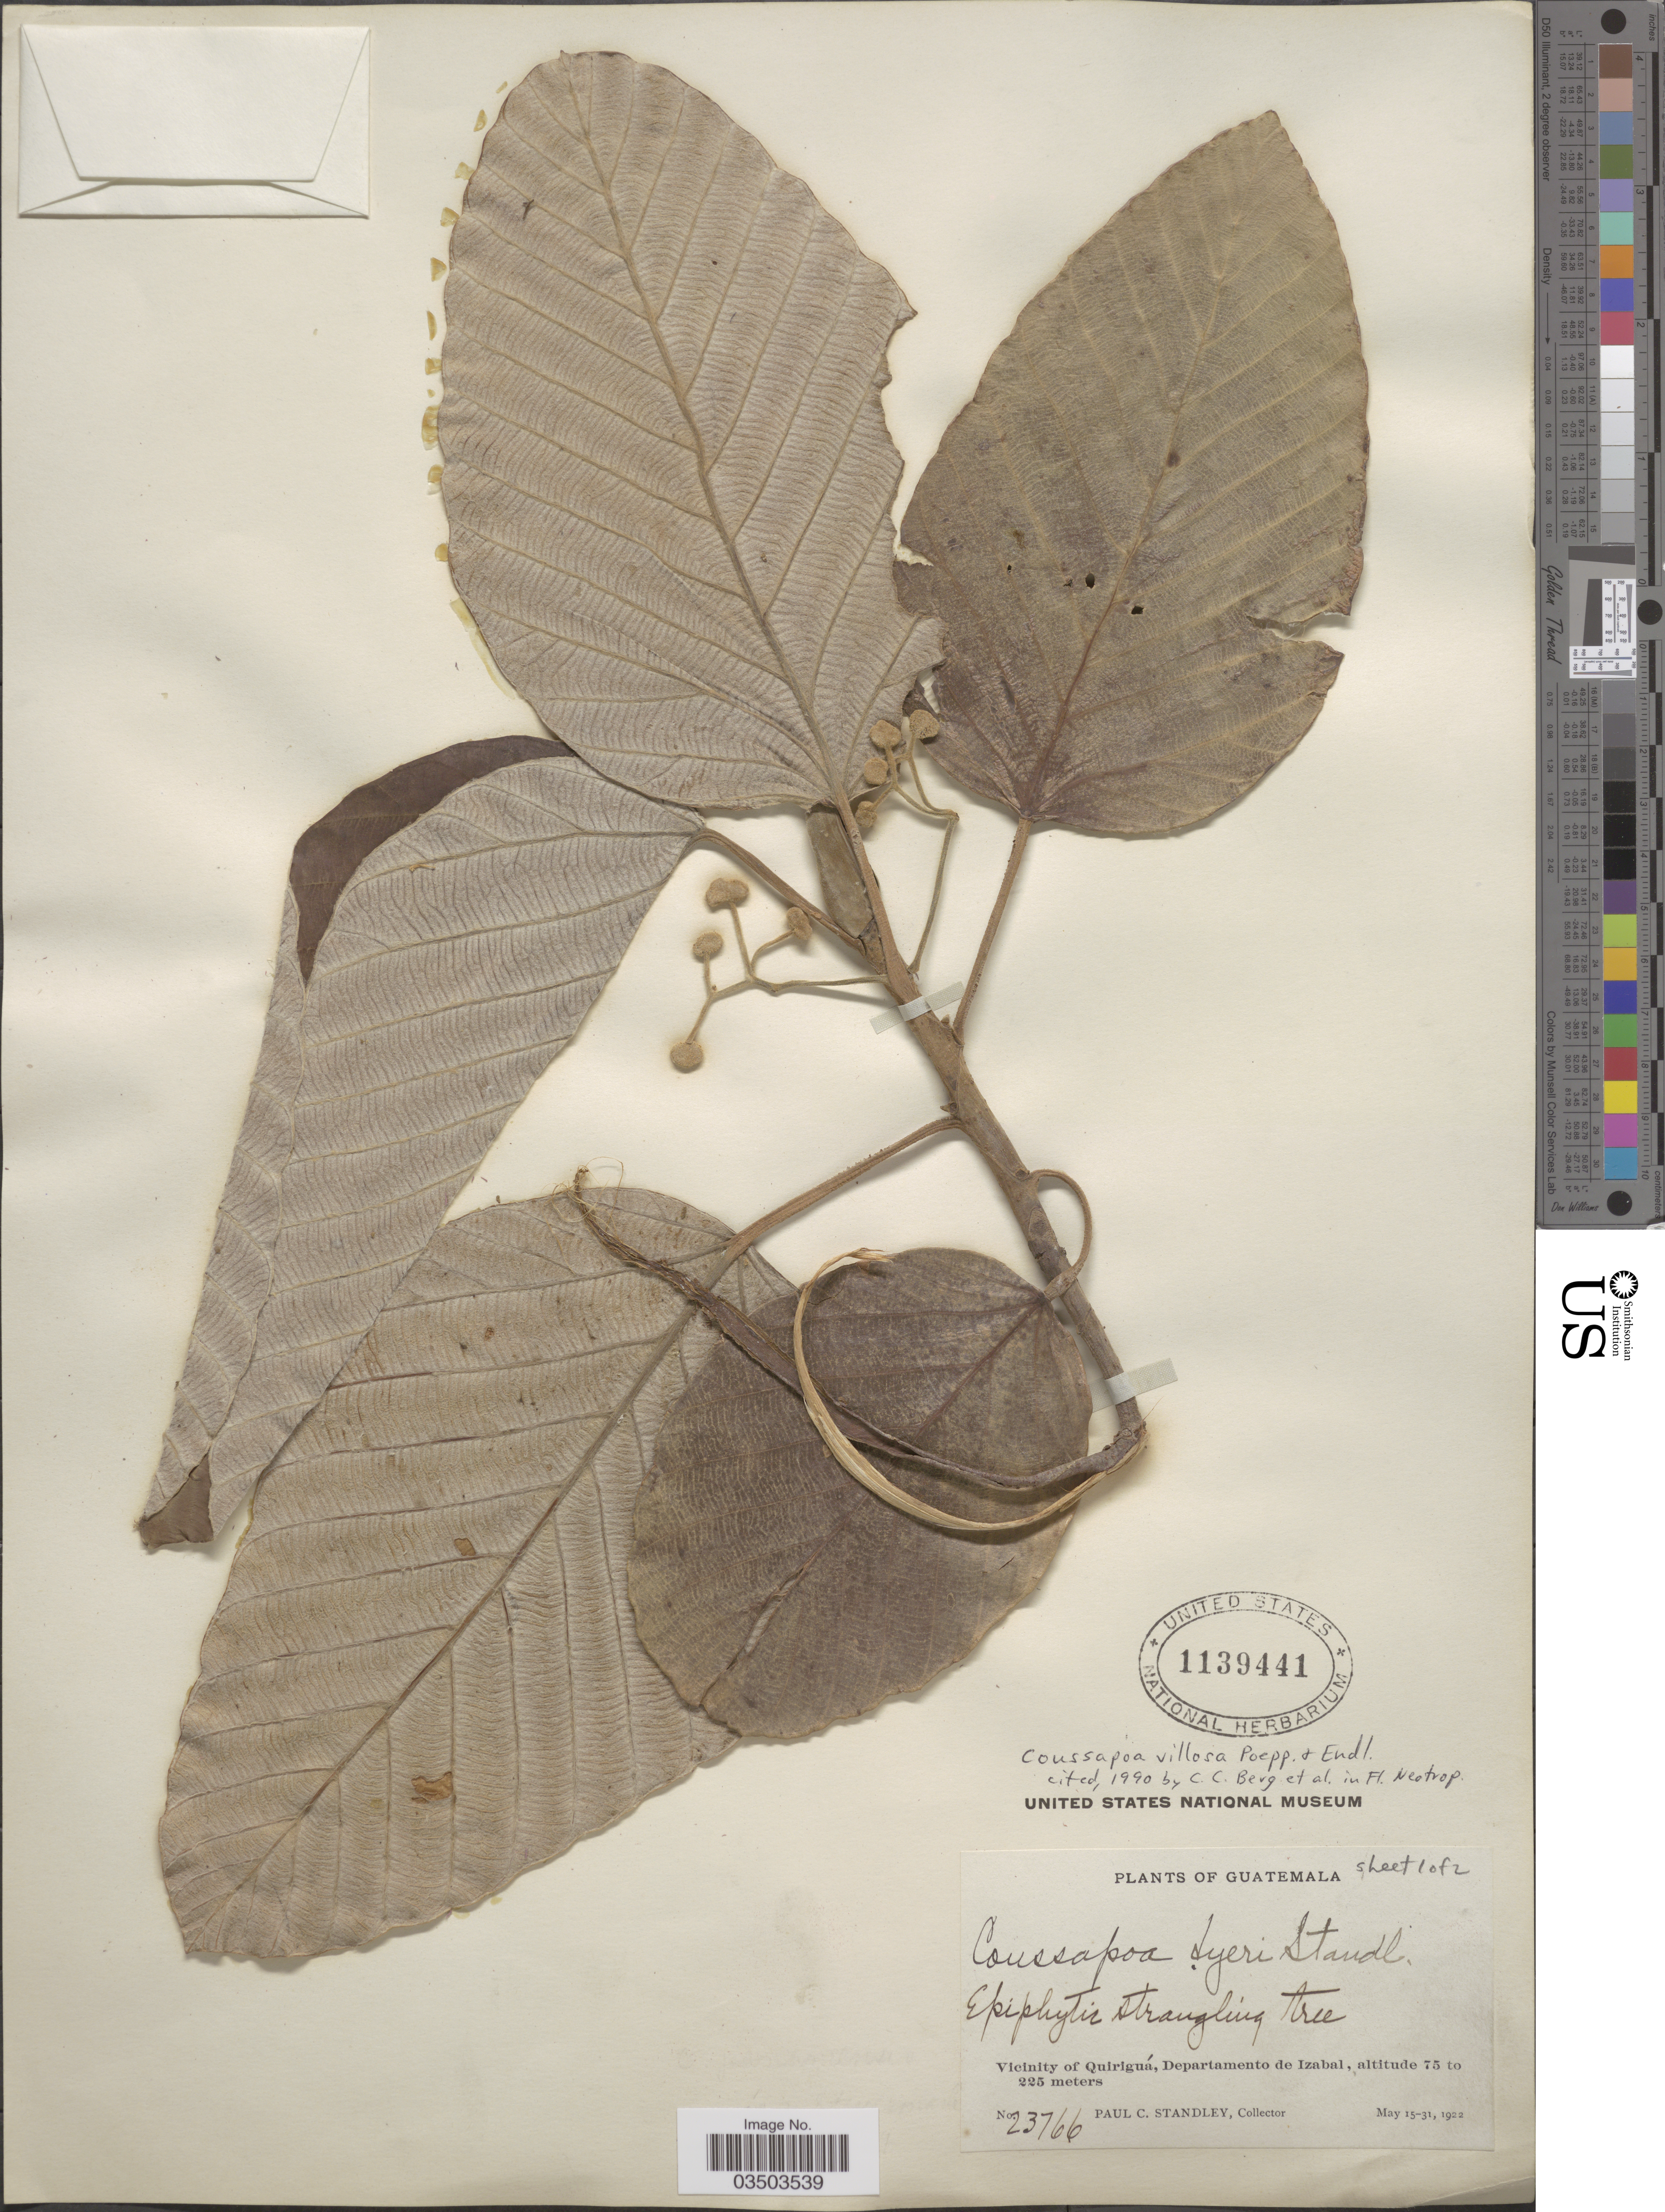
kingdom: Plantae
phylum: Tracheophyta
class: Magnoliopsida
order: Rosales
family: Urticaceae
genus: Coussapoa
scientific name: Coussapoa villosa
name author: Poepp. & Endl.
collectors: P. C. Standley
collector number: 23766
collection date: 1922-05-15/1922-05-31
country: Guatemala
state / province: Izabal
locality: Vicinity of Quiriguá, Departamento de Izabal.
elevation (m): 75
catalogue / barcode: US 1139441